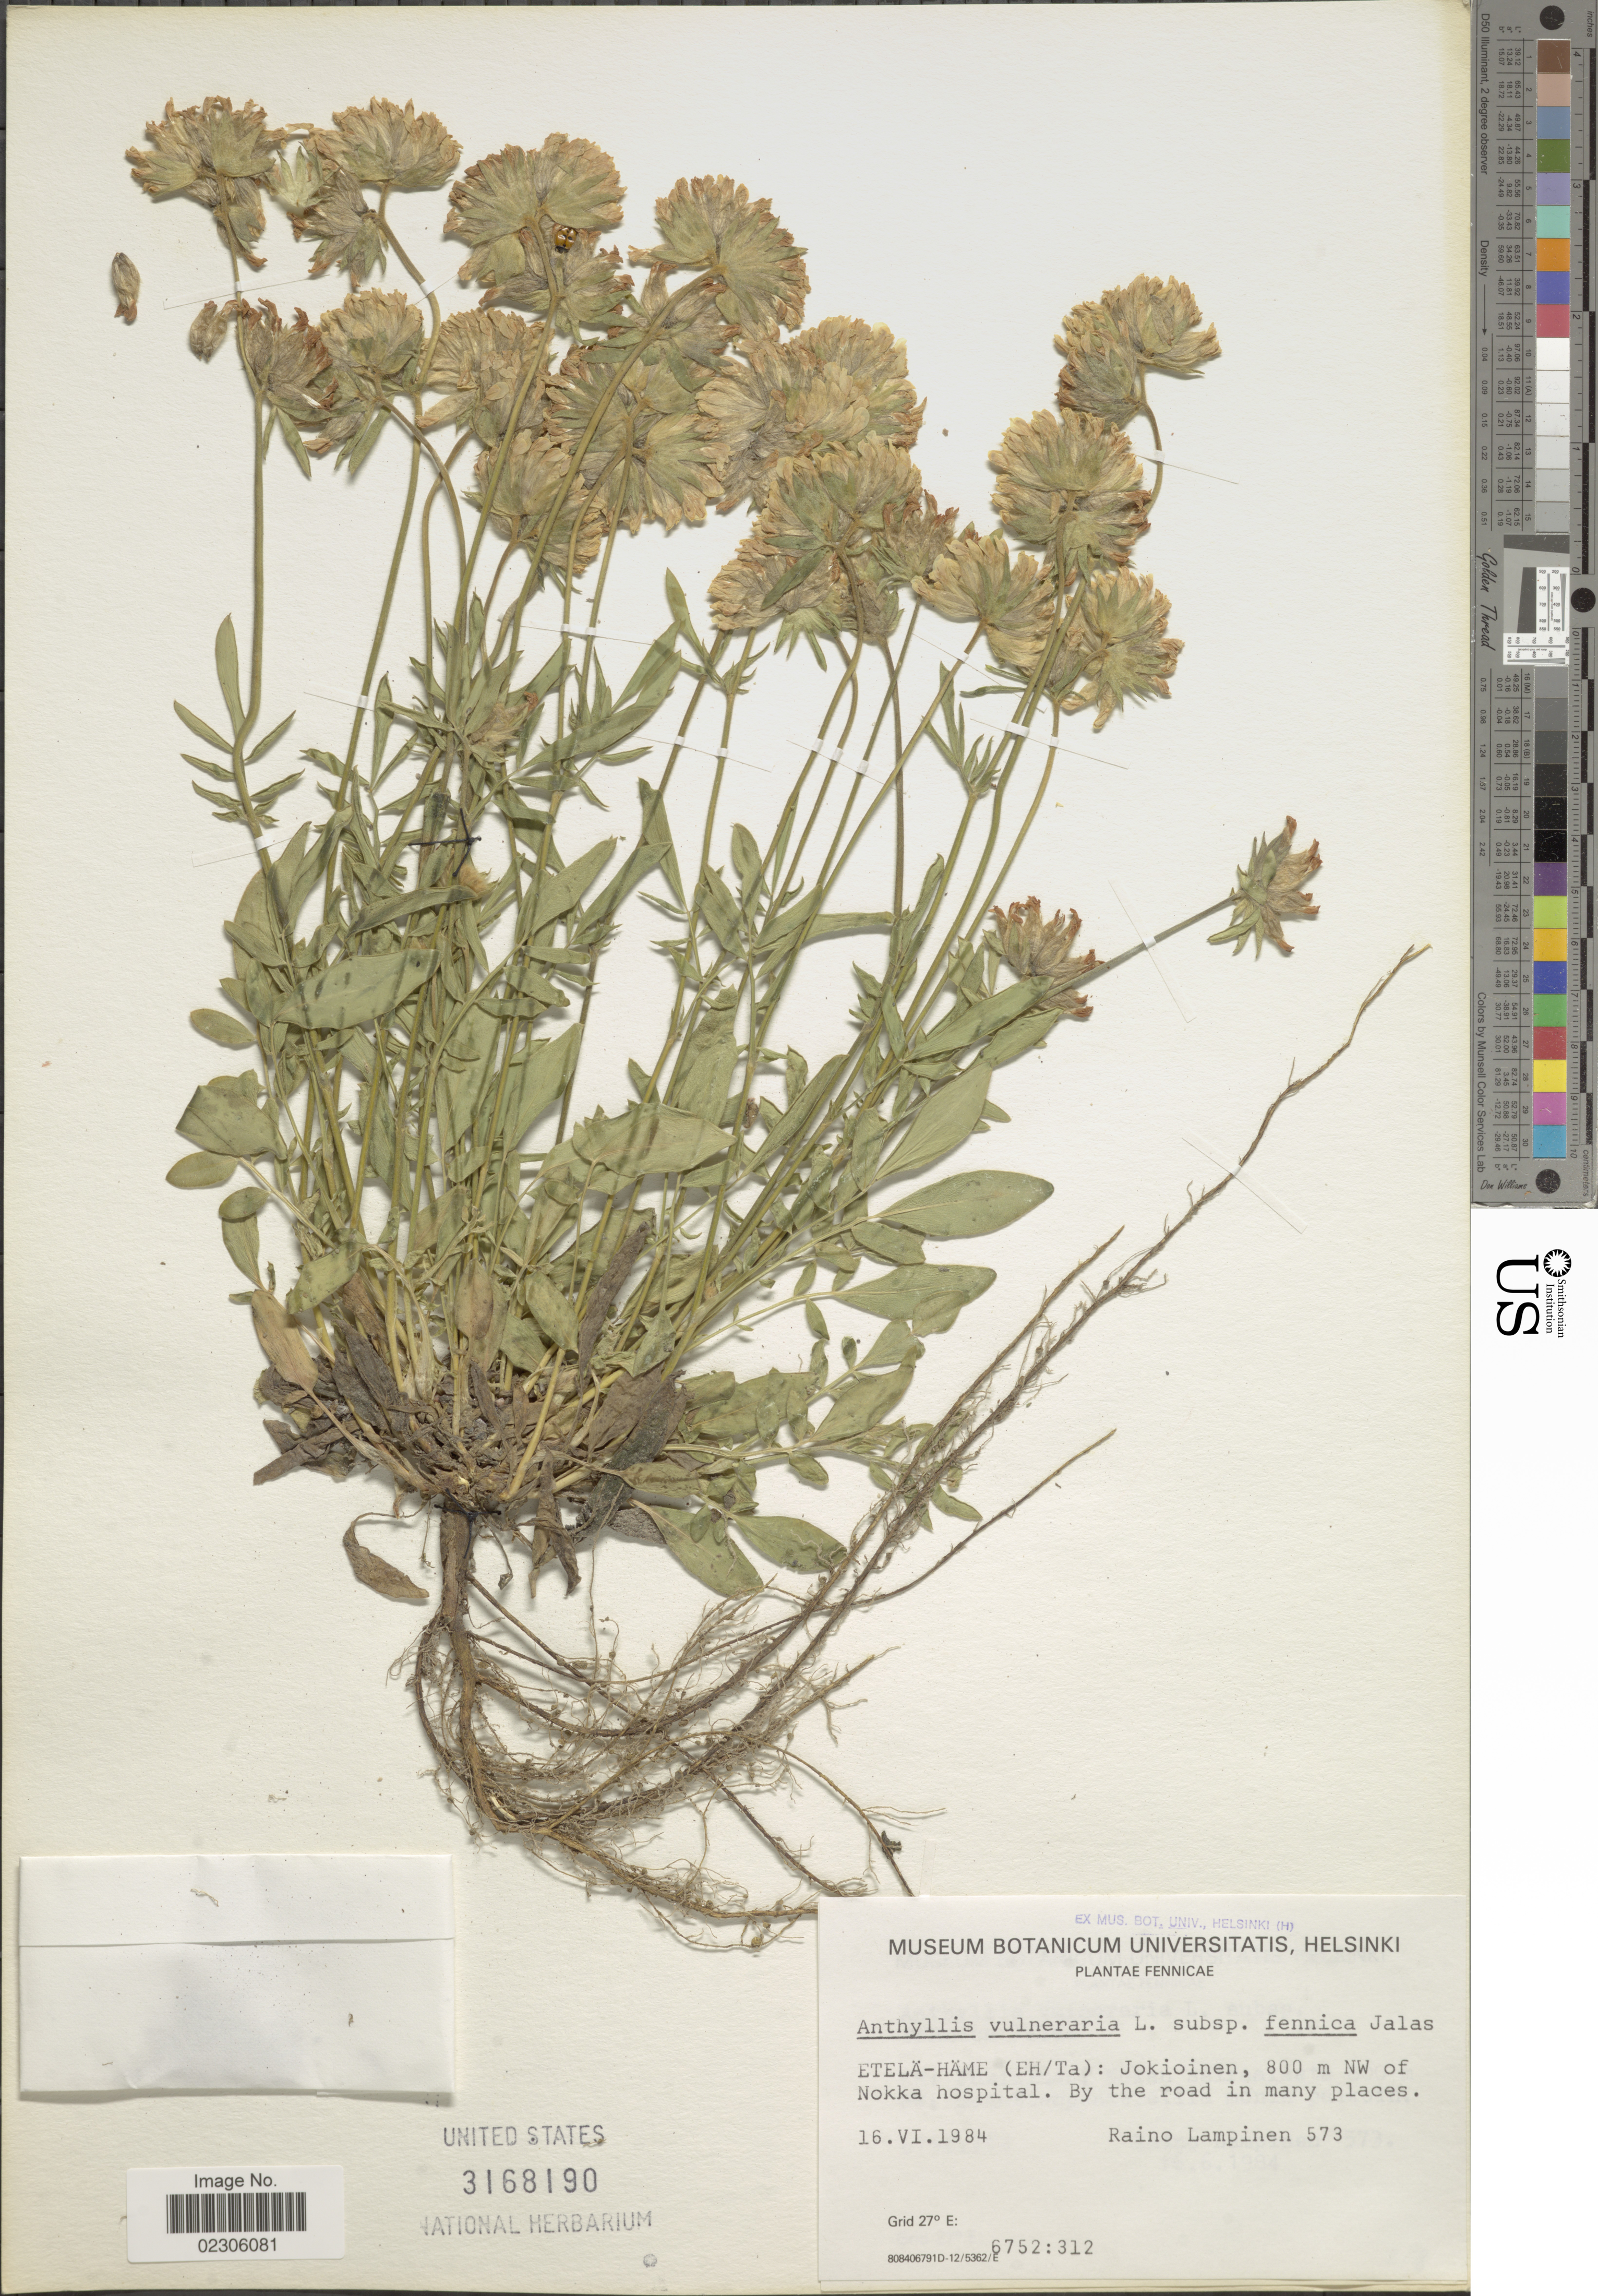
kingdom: Plantae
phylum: Tracheophyta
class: Magnoliopsida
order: Fabales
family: Fabaceae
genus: Anthyllis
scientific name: Anthyllis vulneraria subsp. fennica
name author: (Jalas) Cullen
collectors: R. Lampinen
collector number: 573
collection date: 1984-06-16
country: Finland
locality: Fennicae, Etela-Hame (Eh/Ta), Jokioinen, NW of Nokka hospital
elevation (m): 800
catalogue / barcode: US 3168190